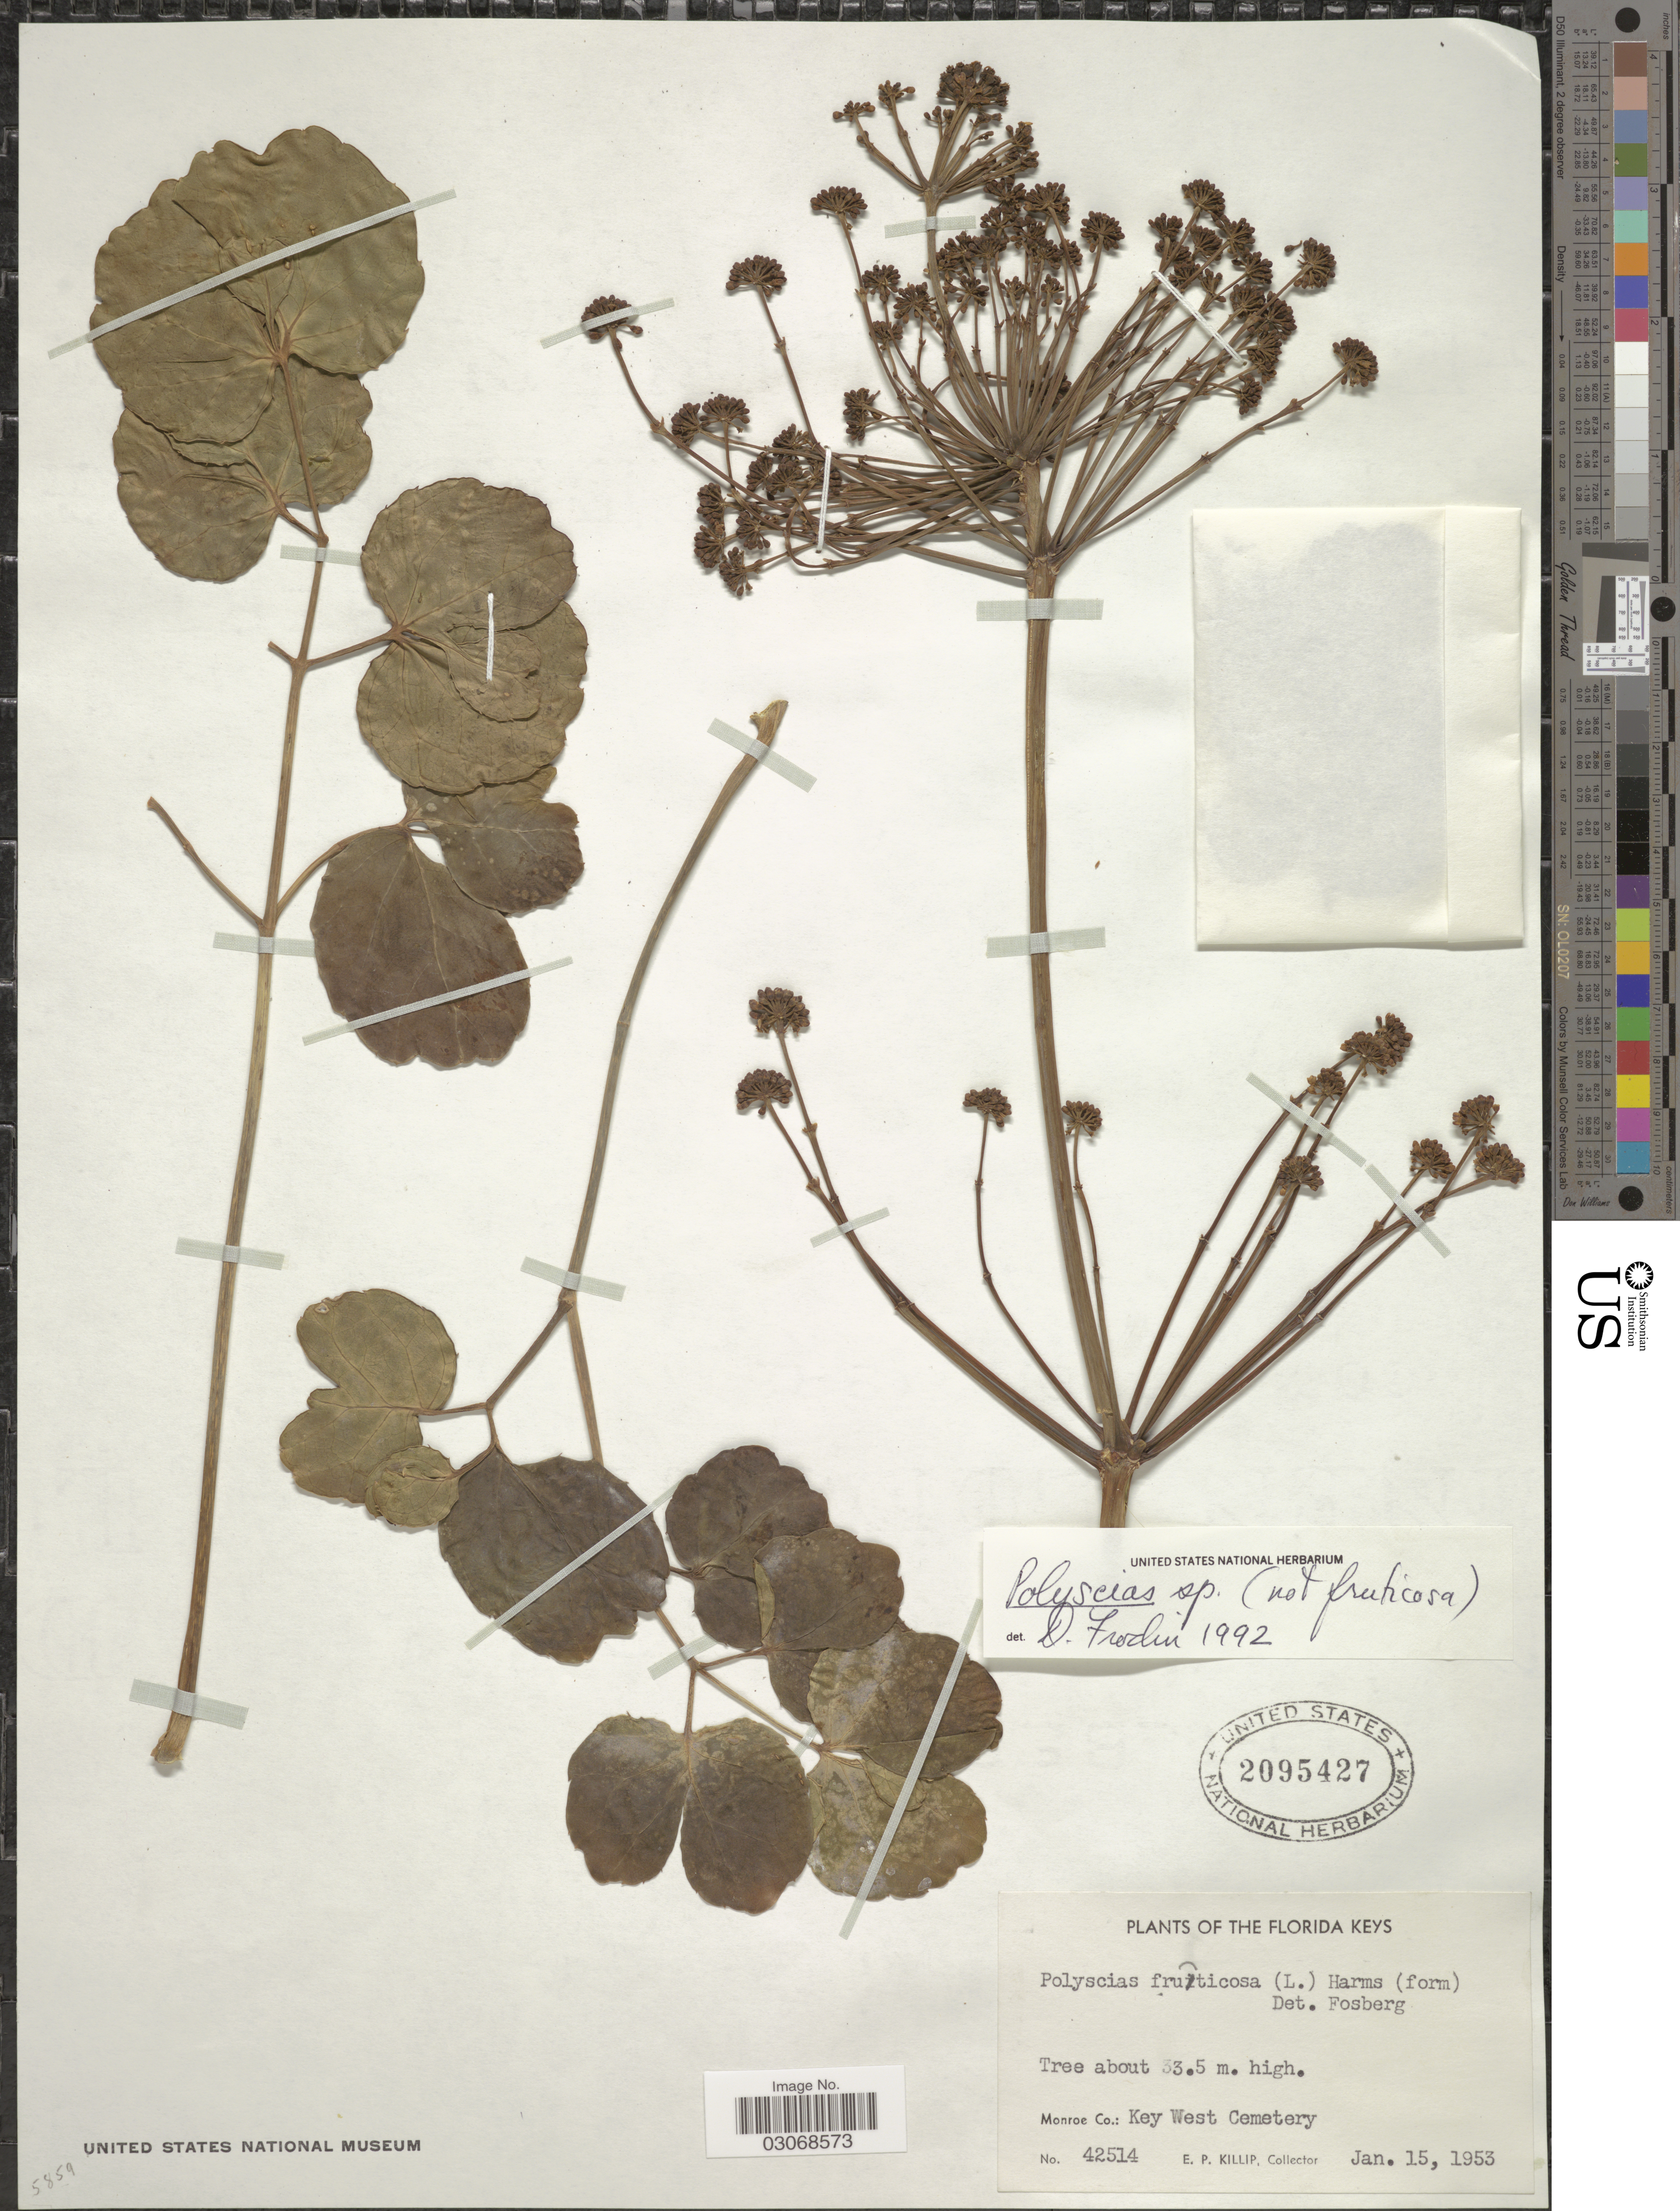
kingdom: Plantae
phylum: Tracheophyta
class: Magnoliopsida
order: Apiales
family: Araliaceae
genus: Polyscias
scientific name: Polyscias sp.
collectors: E. P. Killip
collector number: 42514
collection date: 1953-01-15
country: United States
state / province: Florida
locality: The Florida Keys, Monroe Co.: Key West Cemetery.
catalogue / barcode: US 2095427